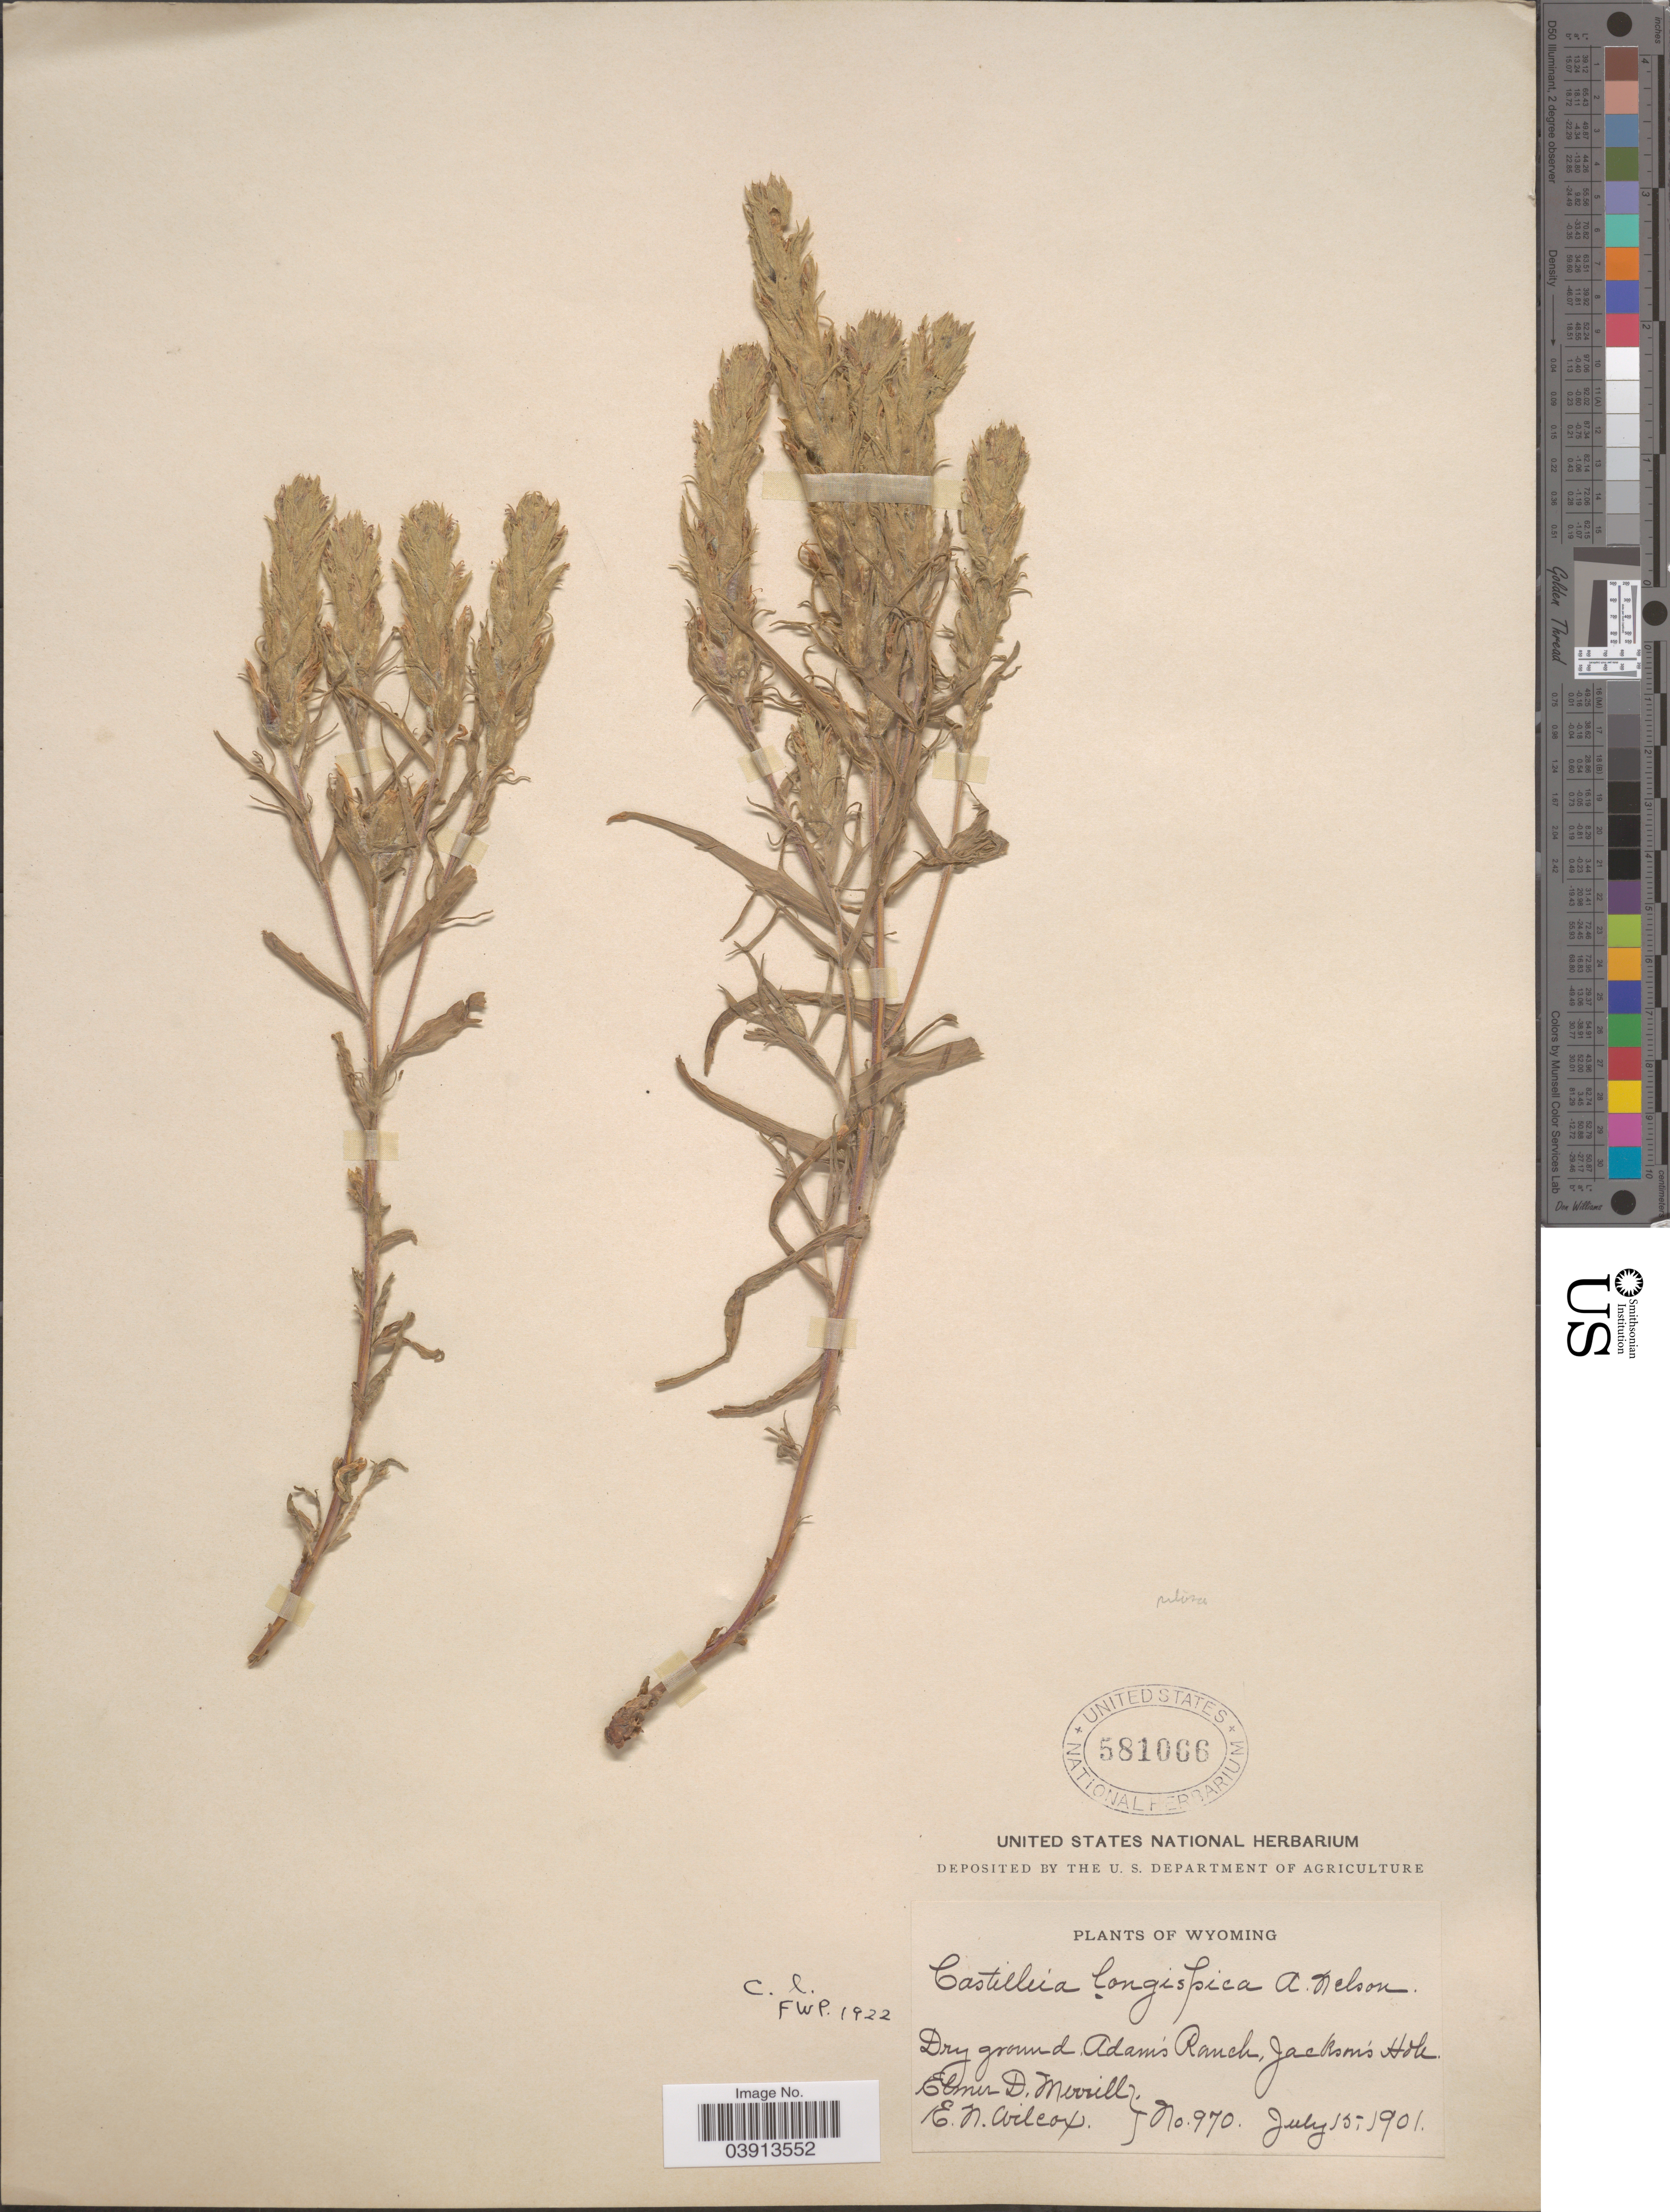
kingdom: Plantae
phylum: Tracheophyta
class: Magnoliopsida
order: Lamiales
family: Orobanchaceae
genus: Castilleja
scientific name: Castilleja pilosa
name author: (S. Watson) Rydb.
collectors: E. D. Merrill & E. Wilcox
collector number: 970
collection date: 1901-07-15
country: United States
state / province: Wyoming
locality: Adam's Ranch, Jackson's Hole.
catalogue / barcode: US 581066